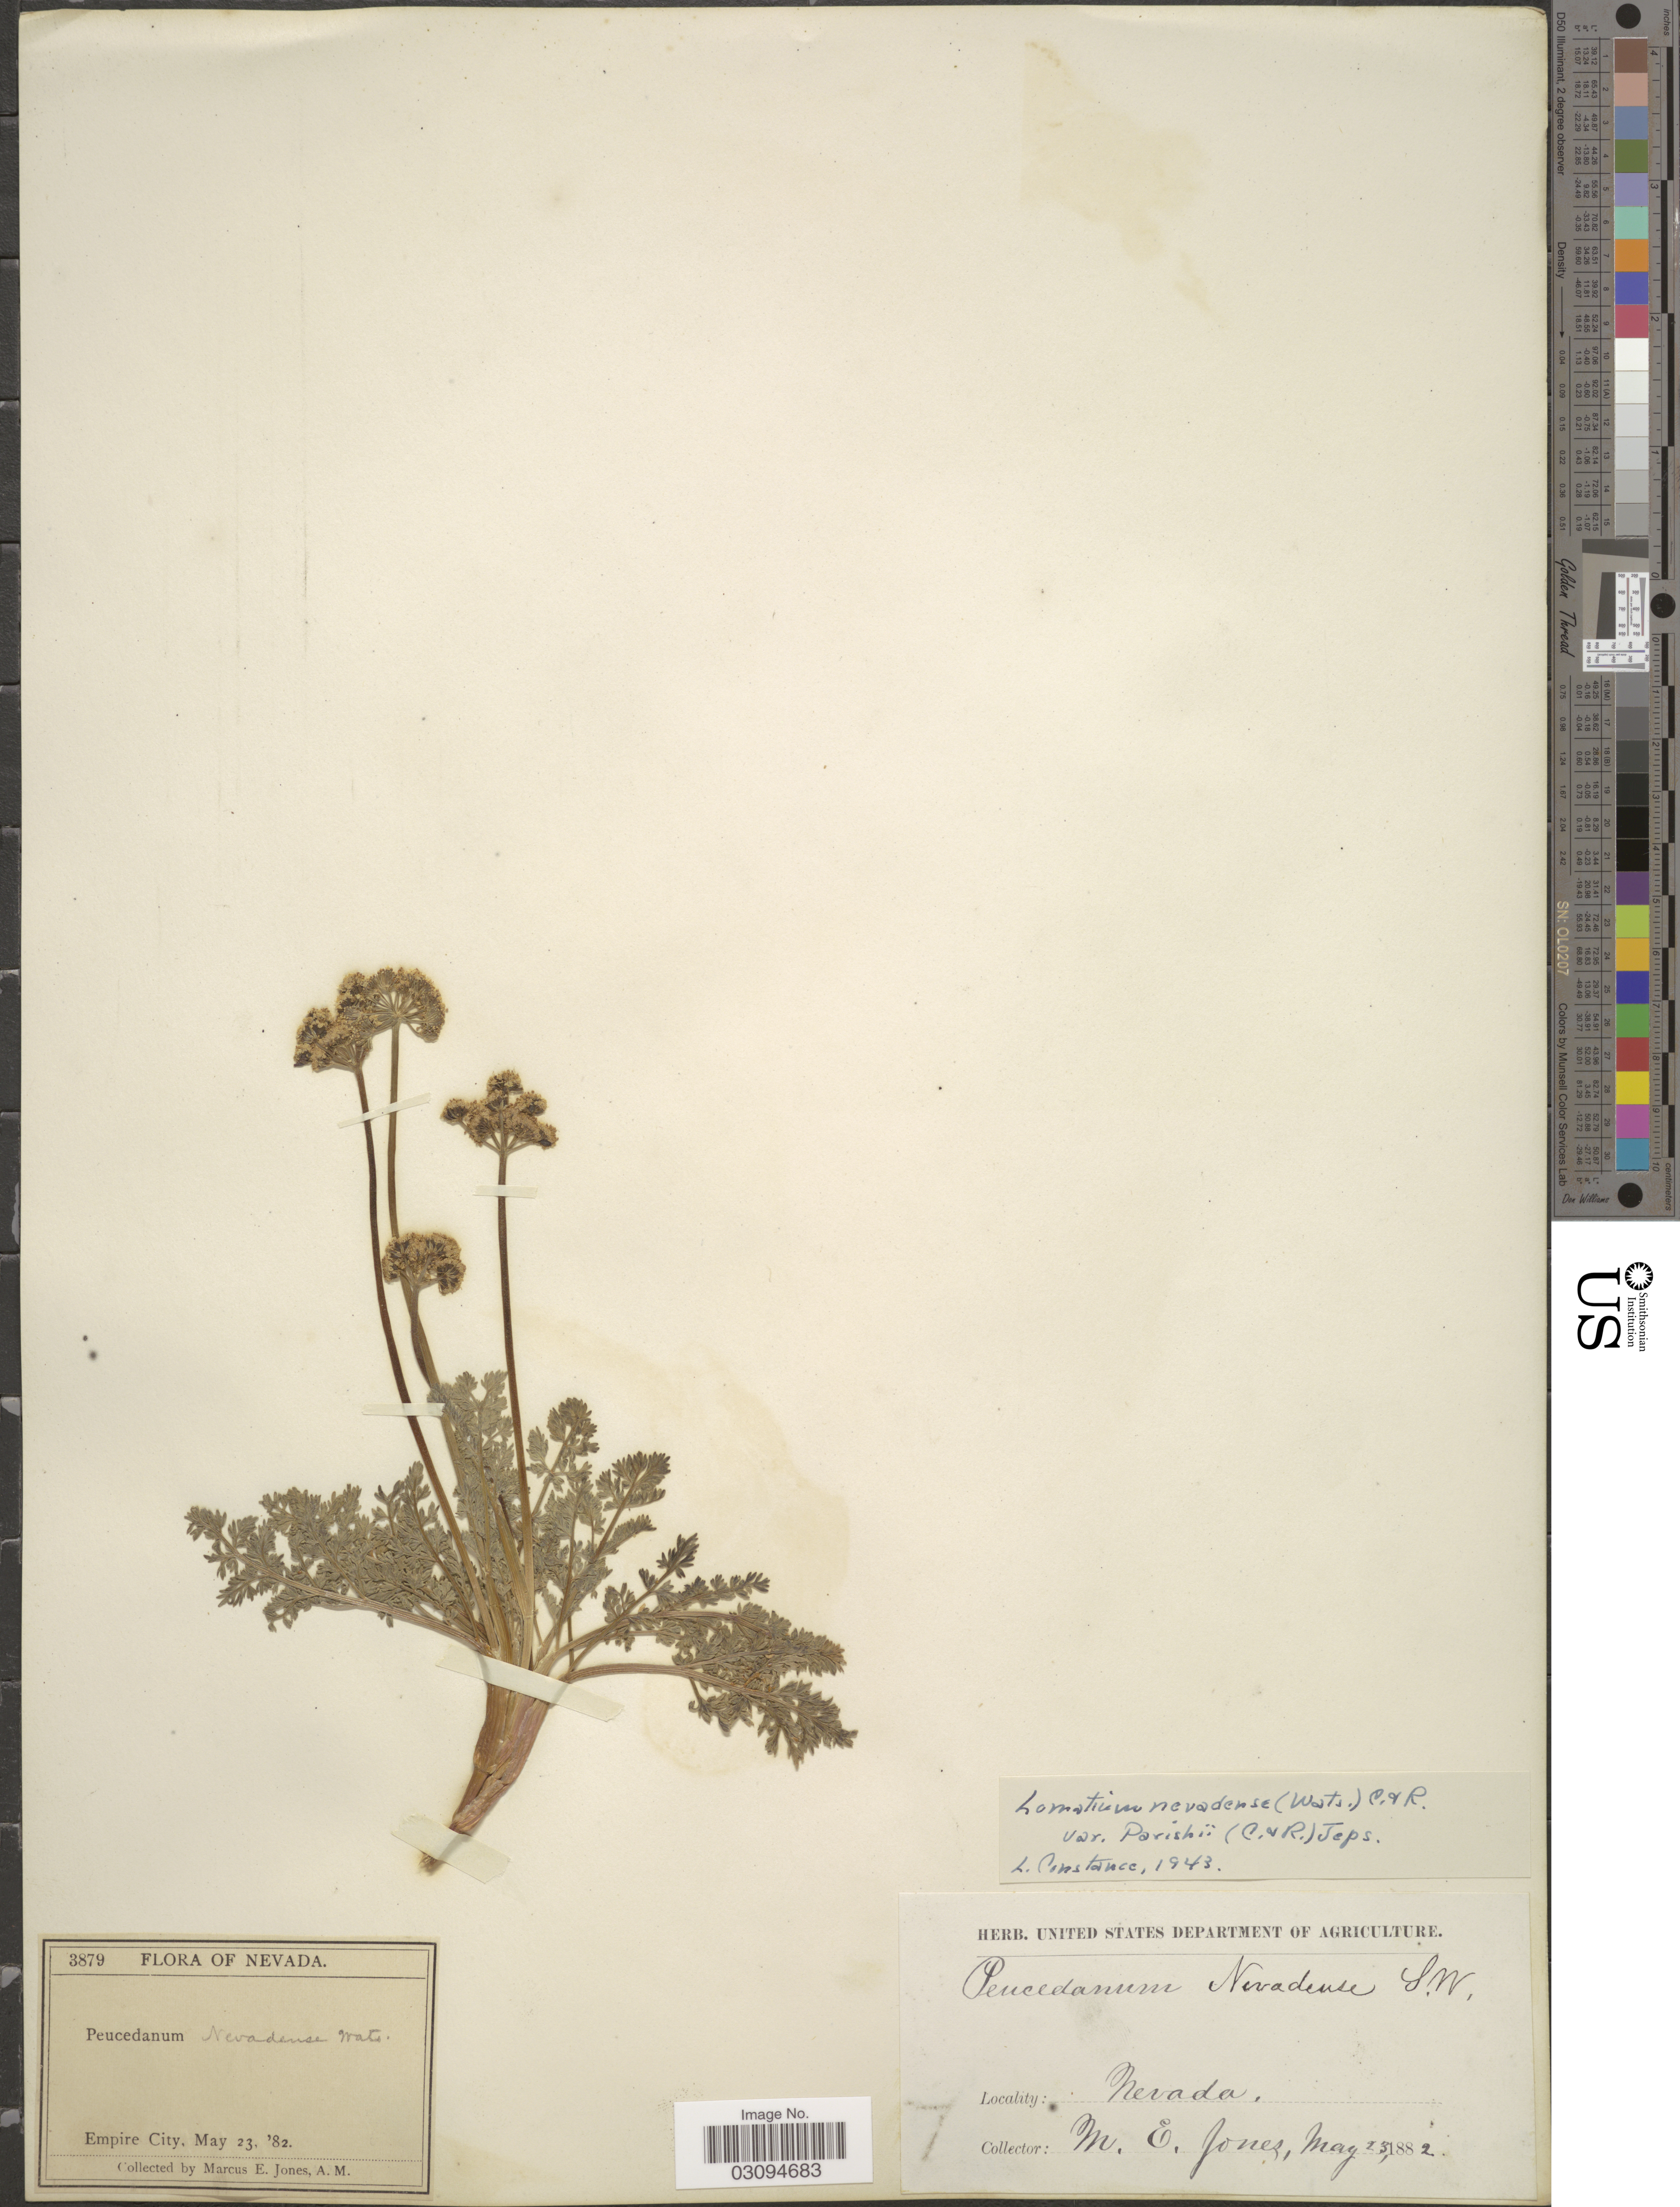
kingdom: Plantae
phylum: Tracheophyta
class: Magnoliopsida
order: Apiales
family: Apiaceae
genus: Lomatium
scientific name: Lomatium nevadense var. parishii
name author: (J.M. Coult. & Rose) Jeps.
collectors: M. E. Jones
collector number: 3879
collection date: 1882-05-23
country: United States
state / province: Nevada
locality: Empire City.